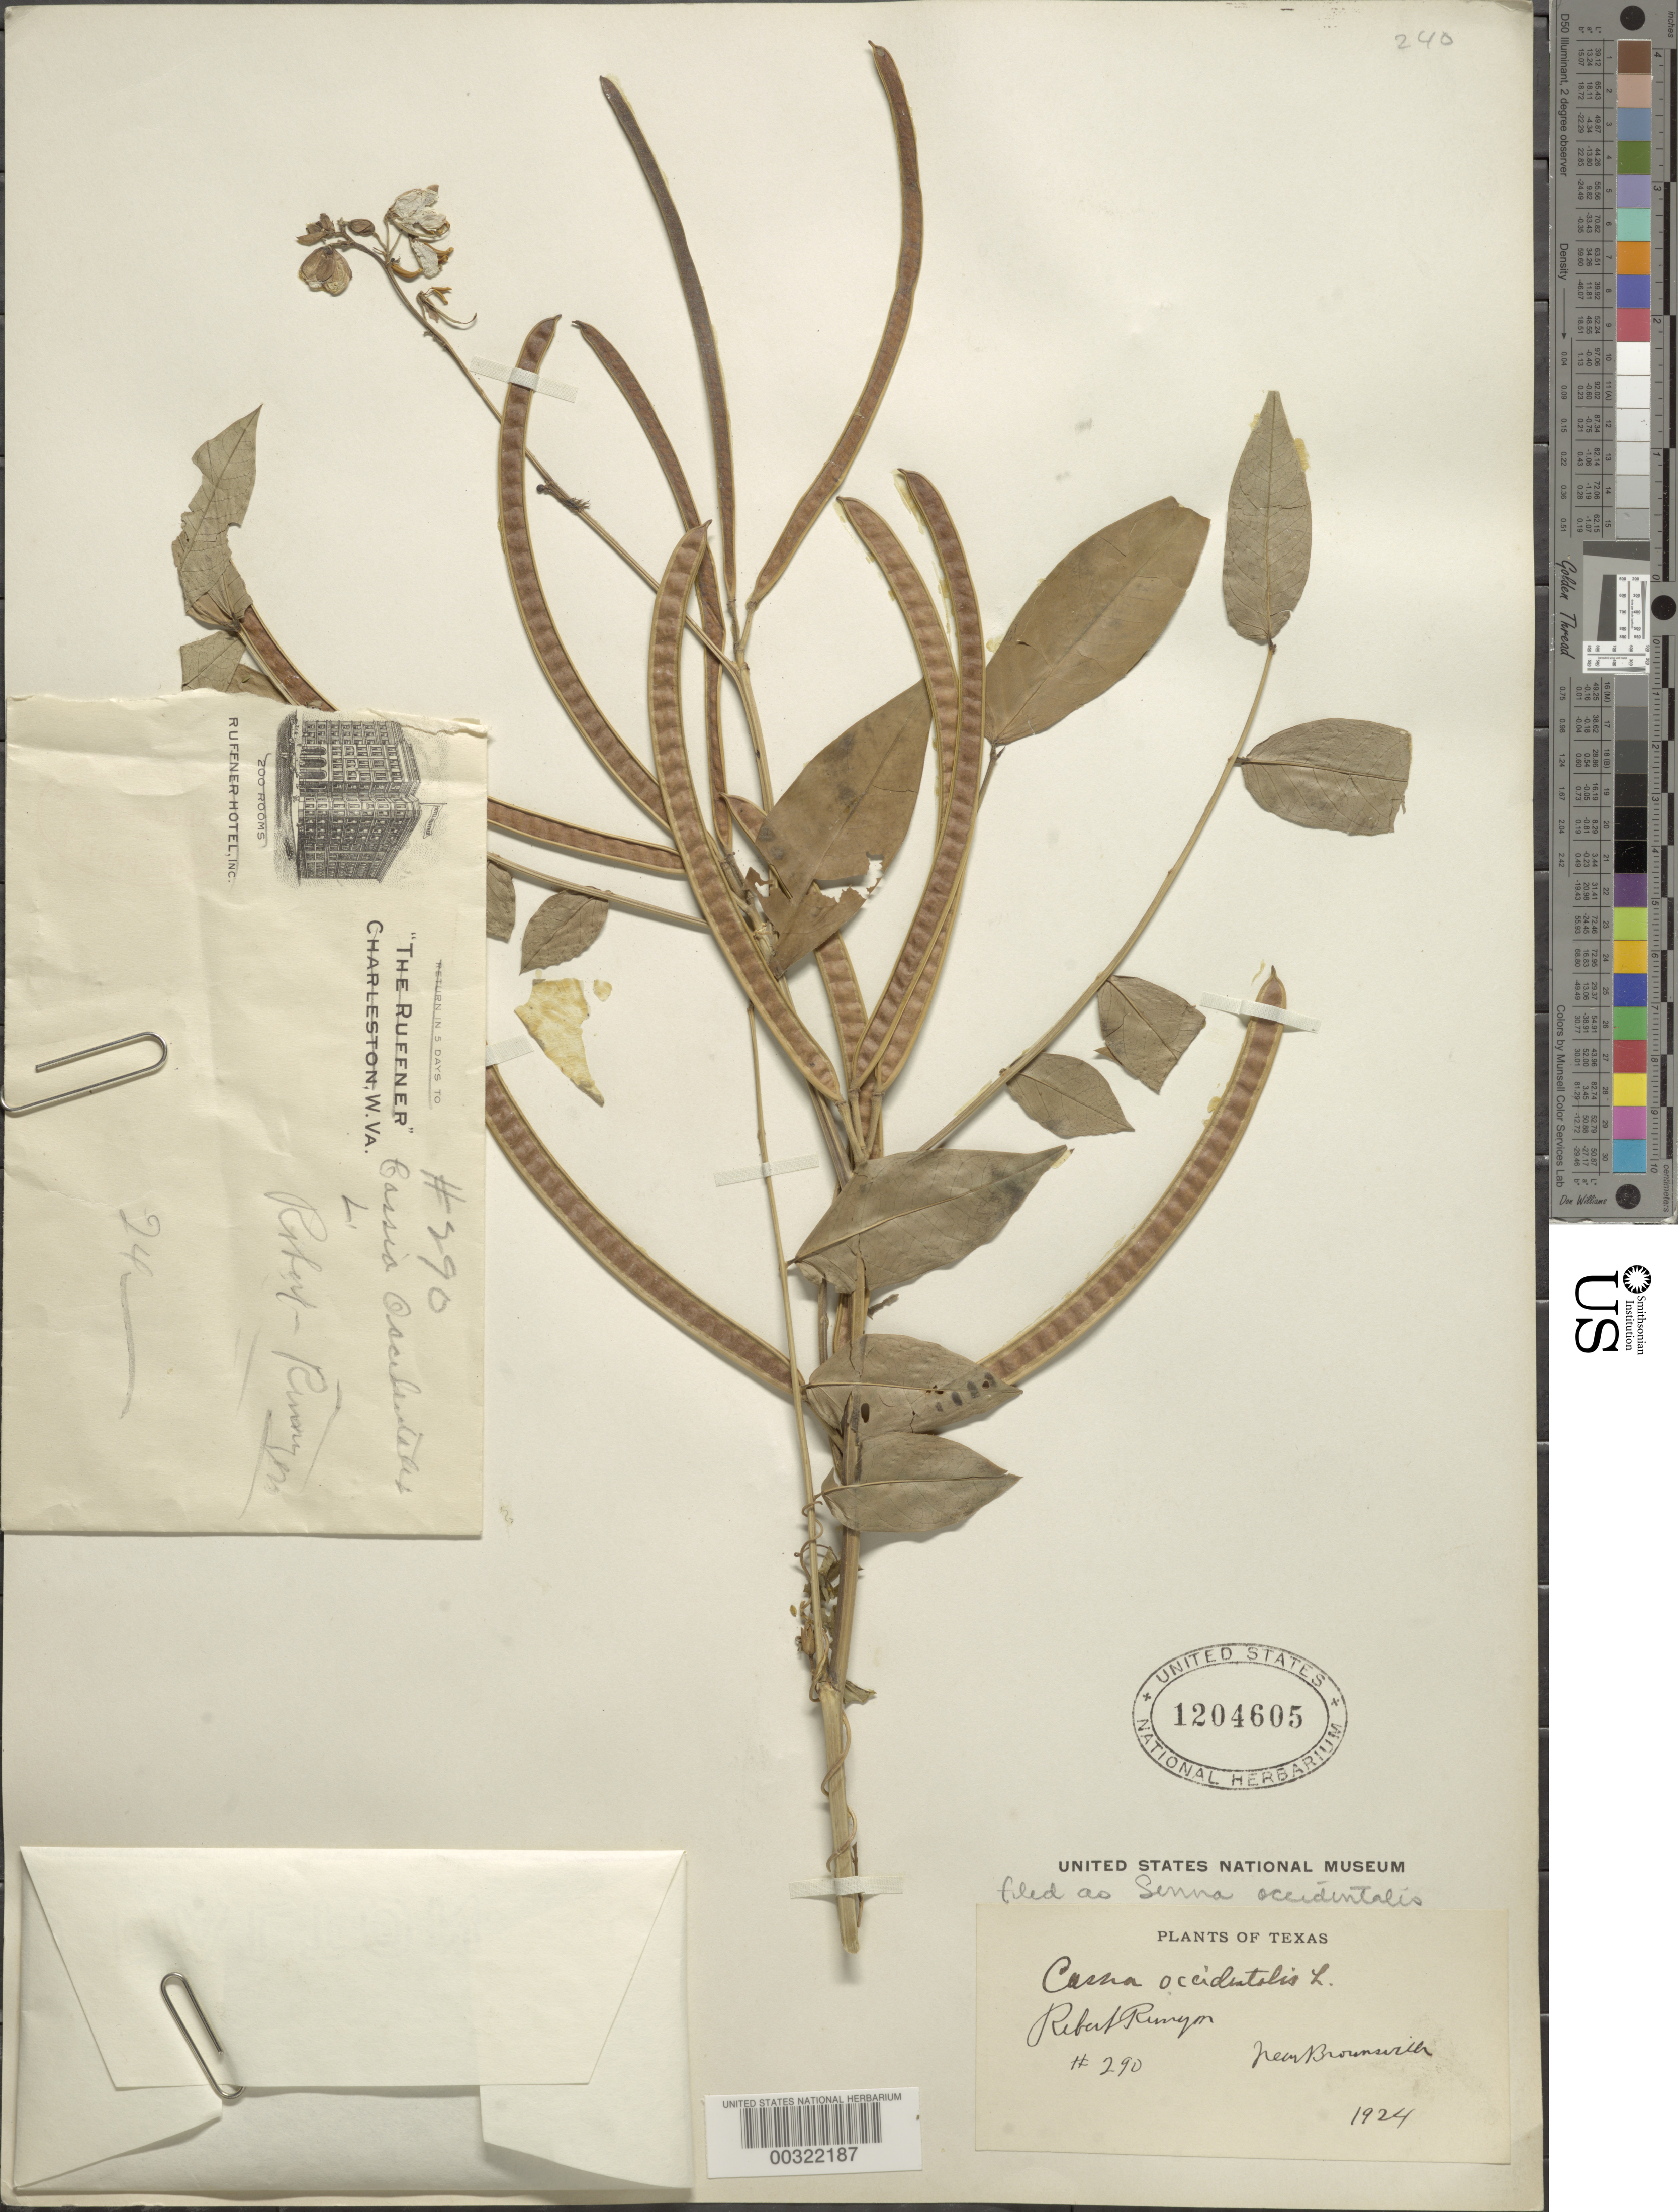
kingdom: Plantae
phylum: Tracheophyta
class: Magnoliopsida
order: Fabales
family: Fabaceae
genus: Senna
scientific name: Senna occidentalis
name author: (L.) Link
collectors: R. Runyon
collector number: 290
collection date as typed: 1924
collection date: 1924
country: United States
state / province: Texas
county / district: Cameron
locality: Near brownsville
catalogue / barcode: US 1204605